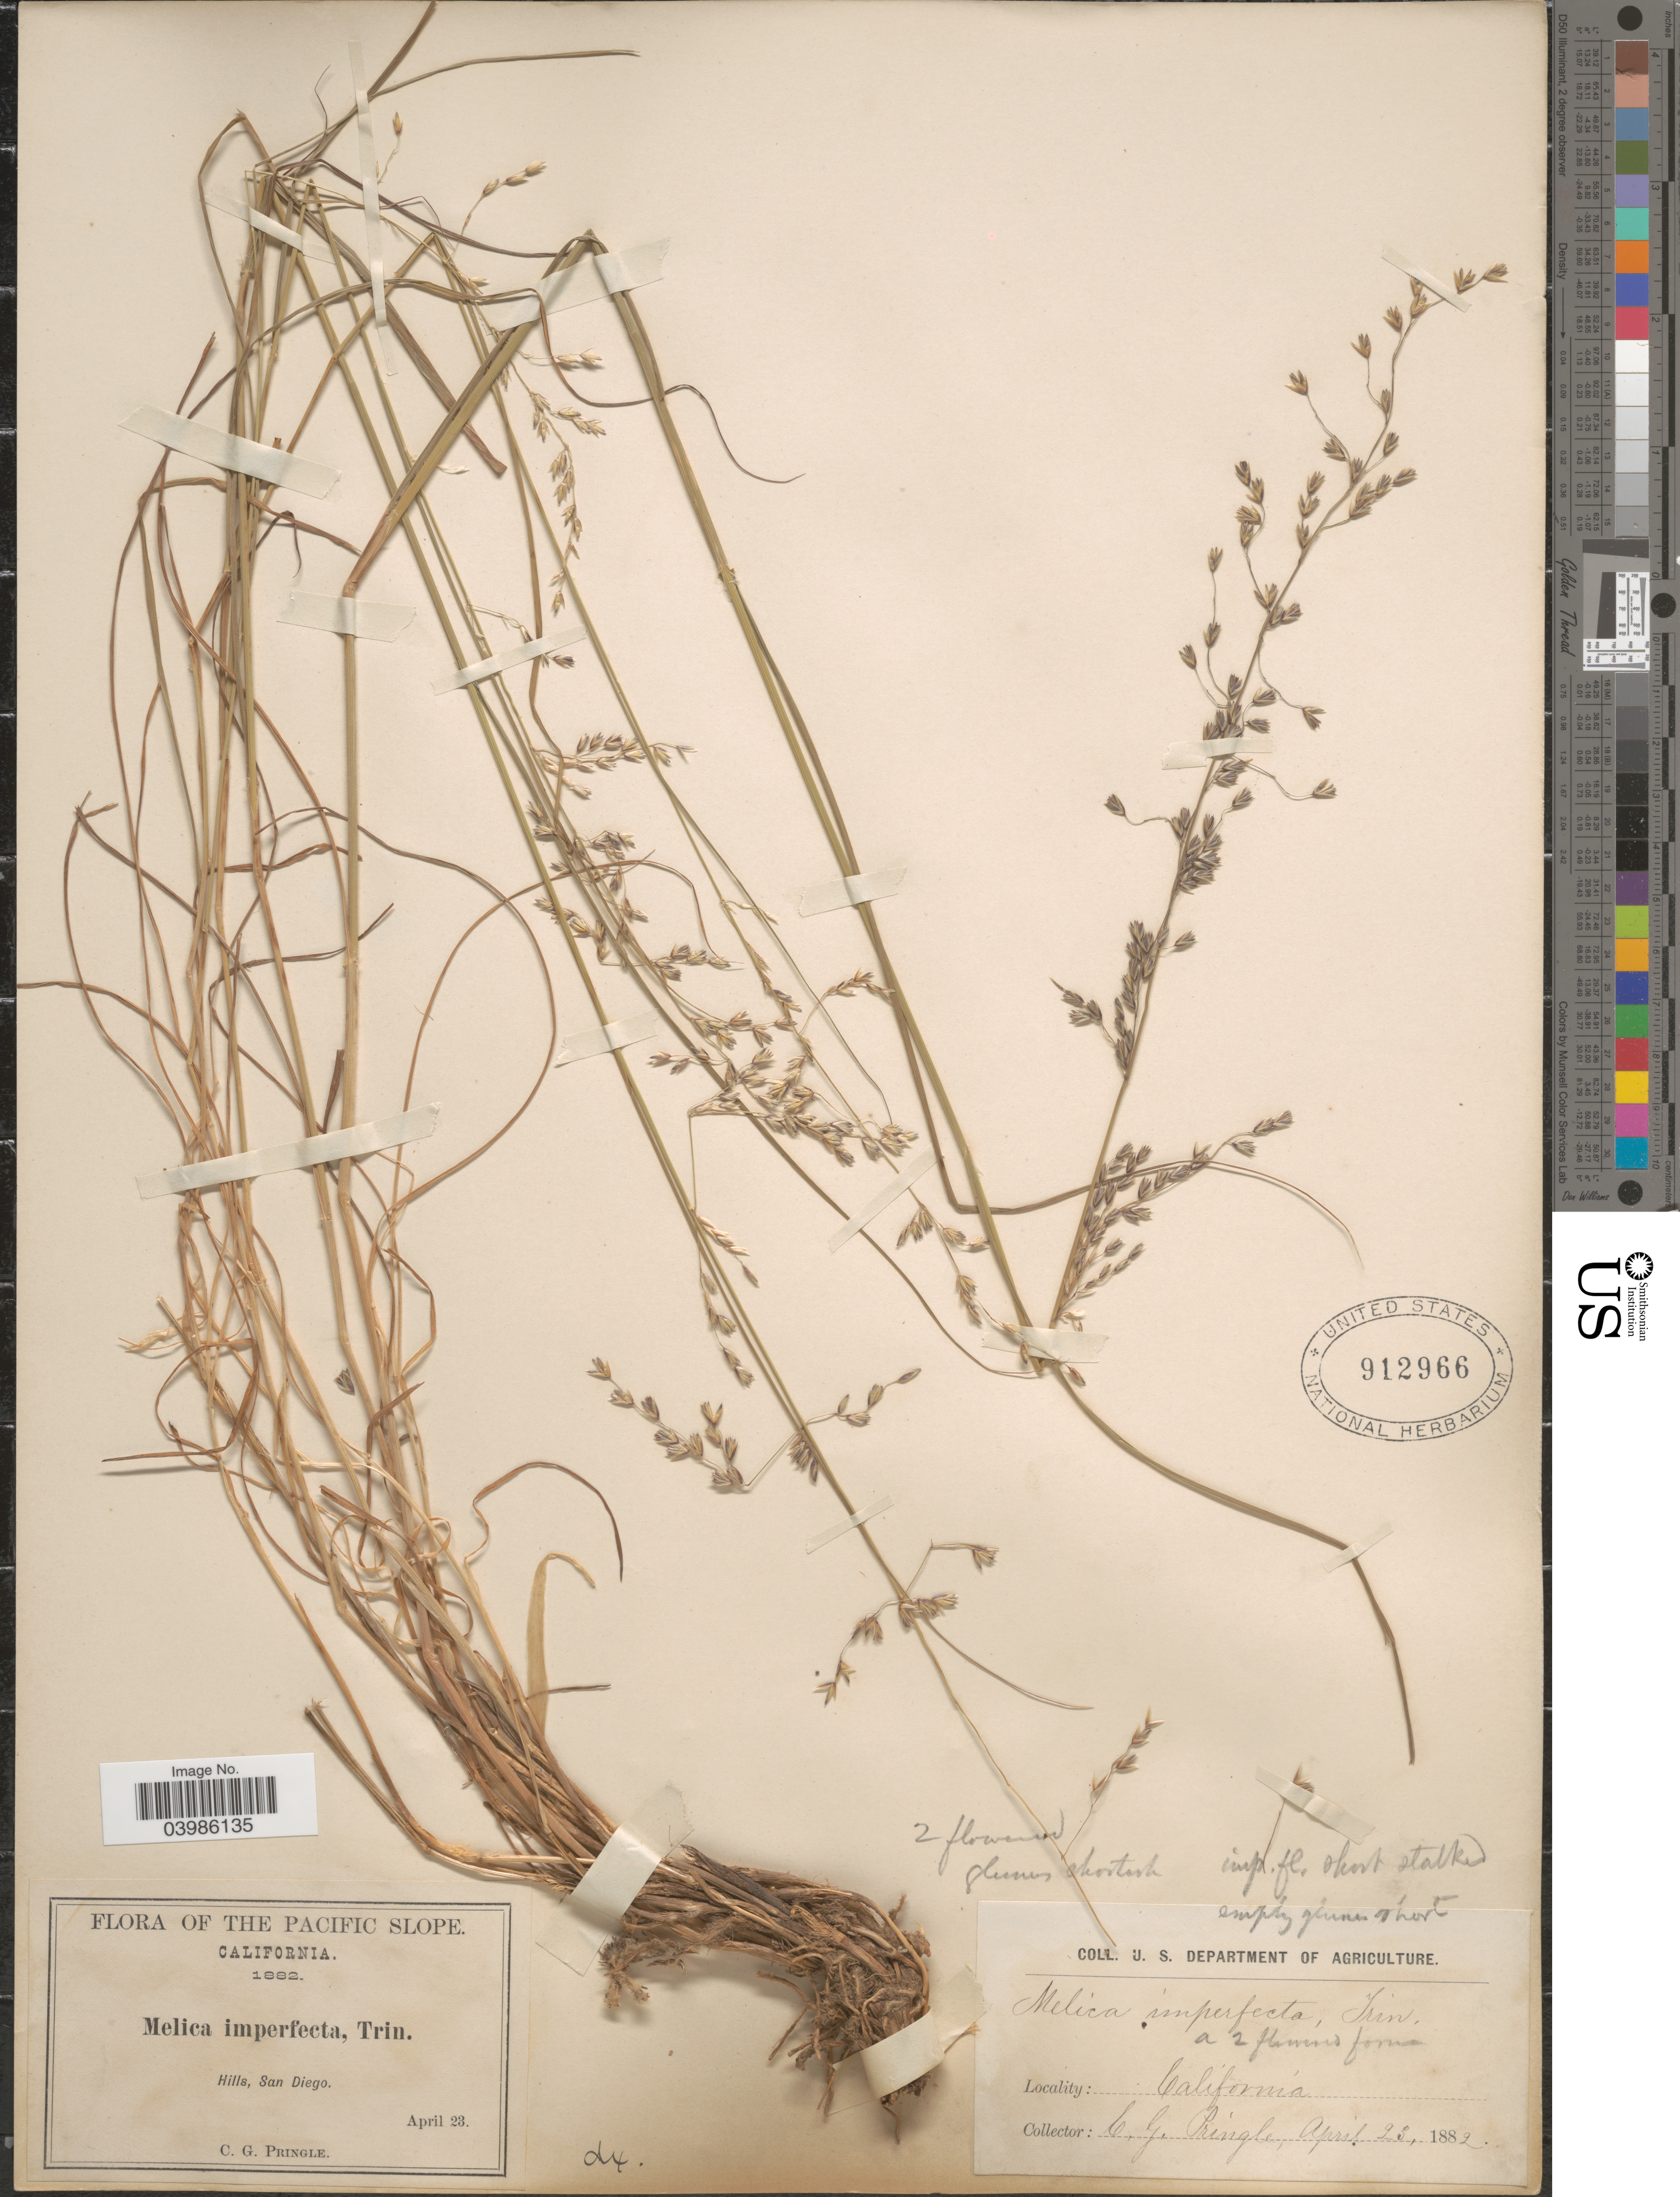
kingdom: Plantae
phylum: Tracheophyta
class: Liliopsida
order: Poales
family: Poaceae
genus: Melica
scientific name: Melica imperfecta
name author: Trin.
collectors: C. G. Pringle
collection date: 1882-04-23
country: United States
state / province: California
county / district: San Diego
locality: The Pacific Slope. Hills, San Diego.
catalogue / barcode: US 912966